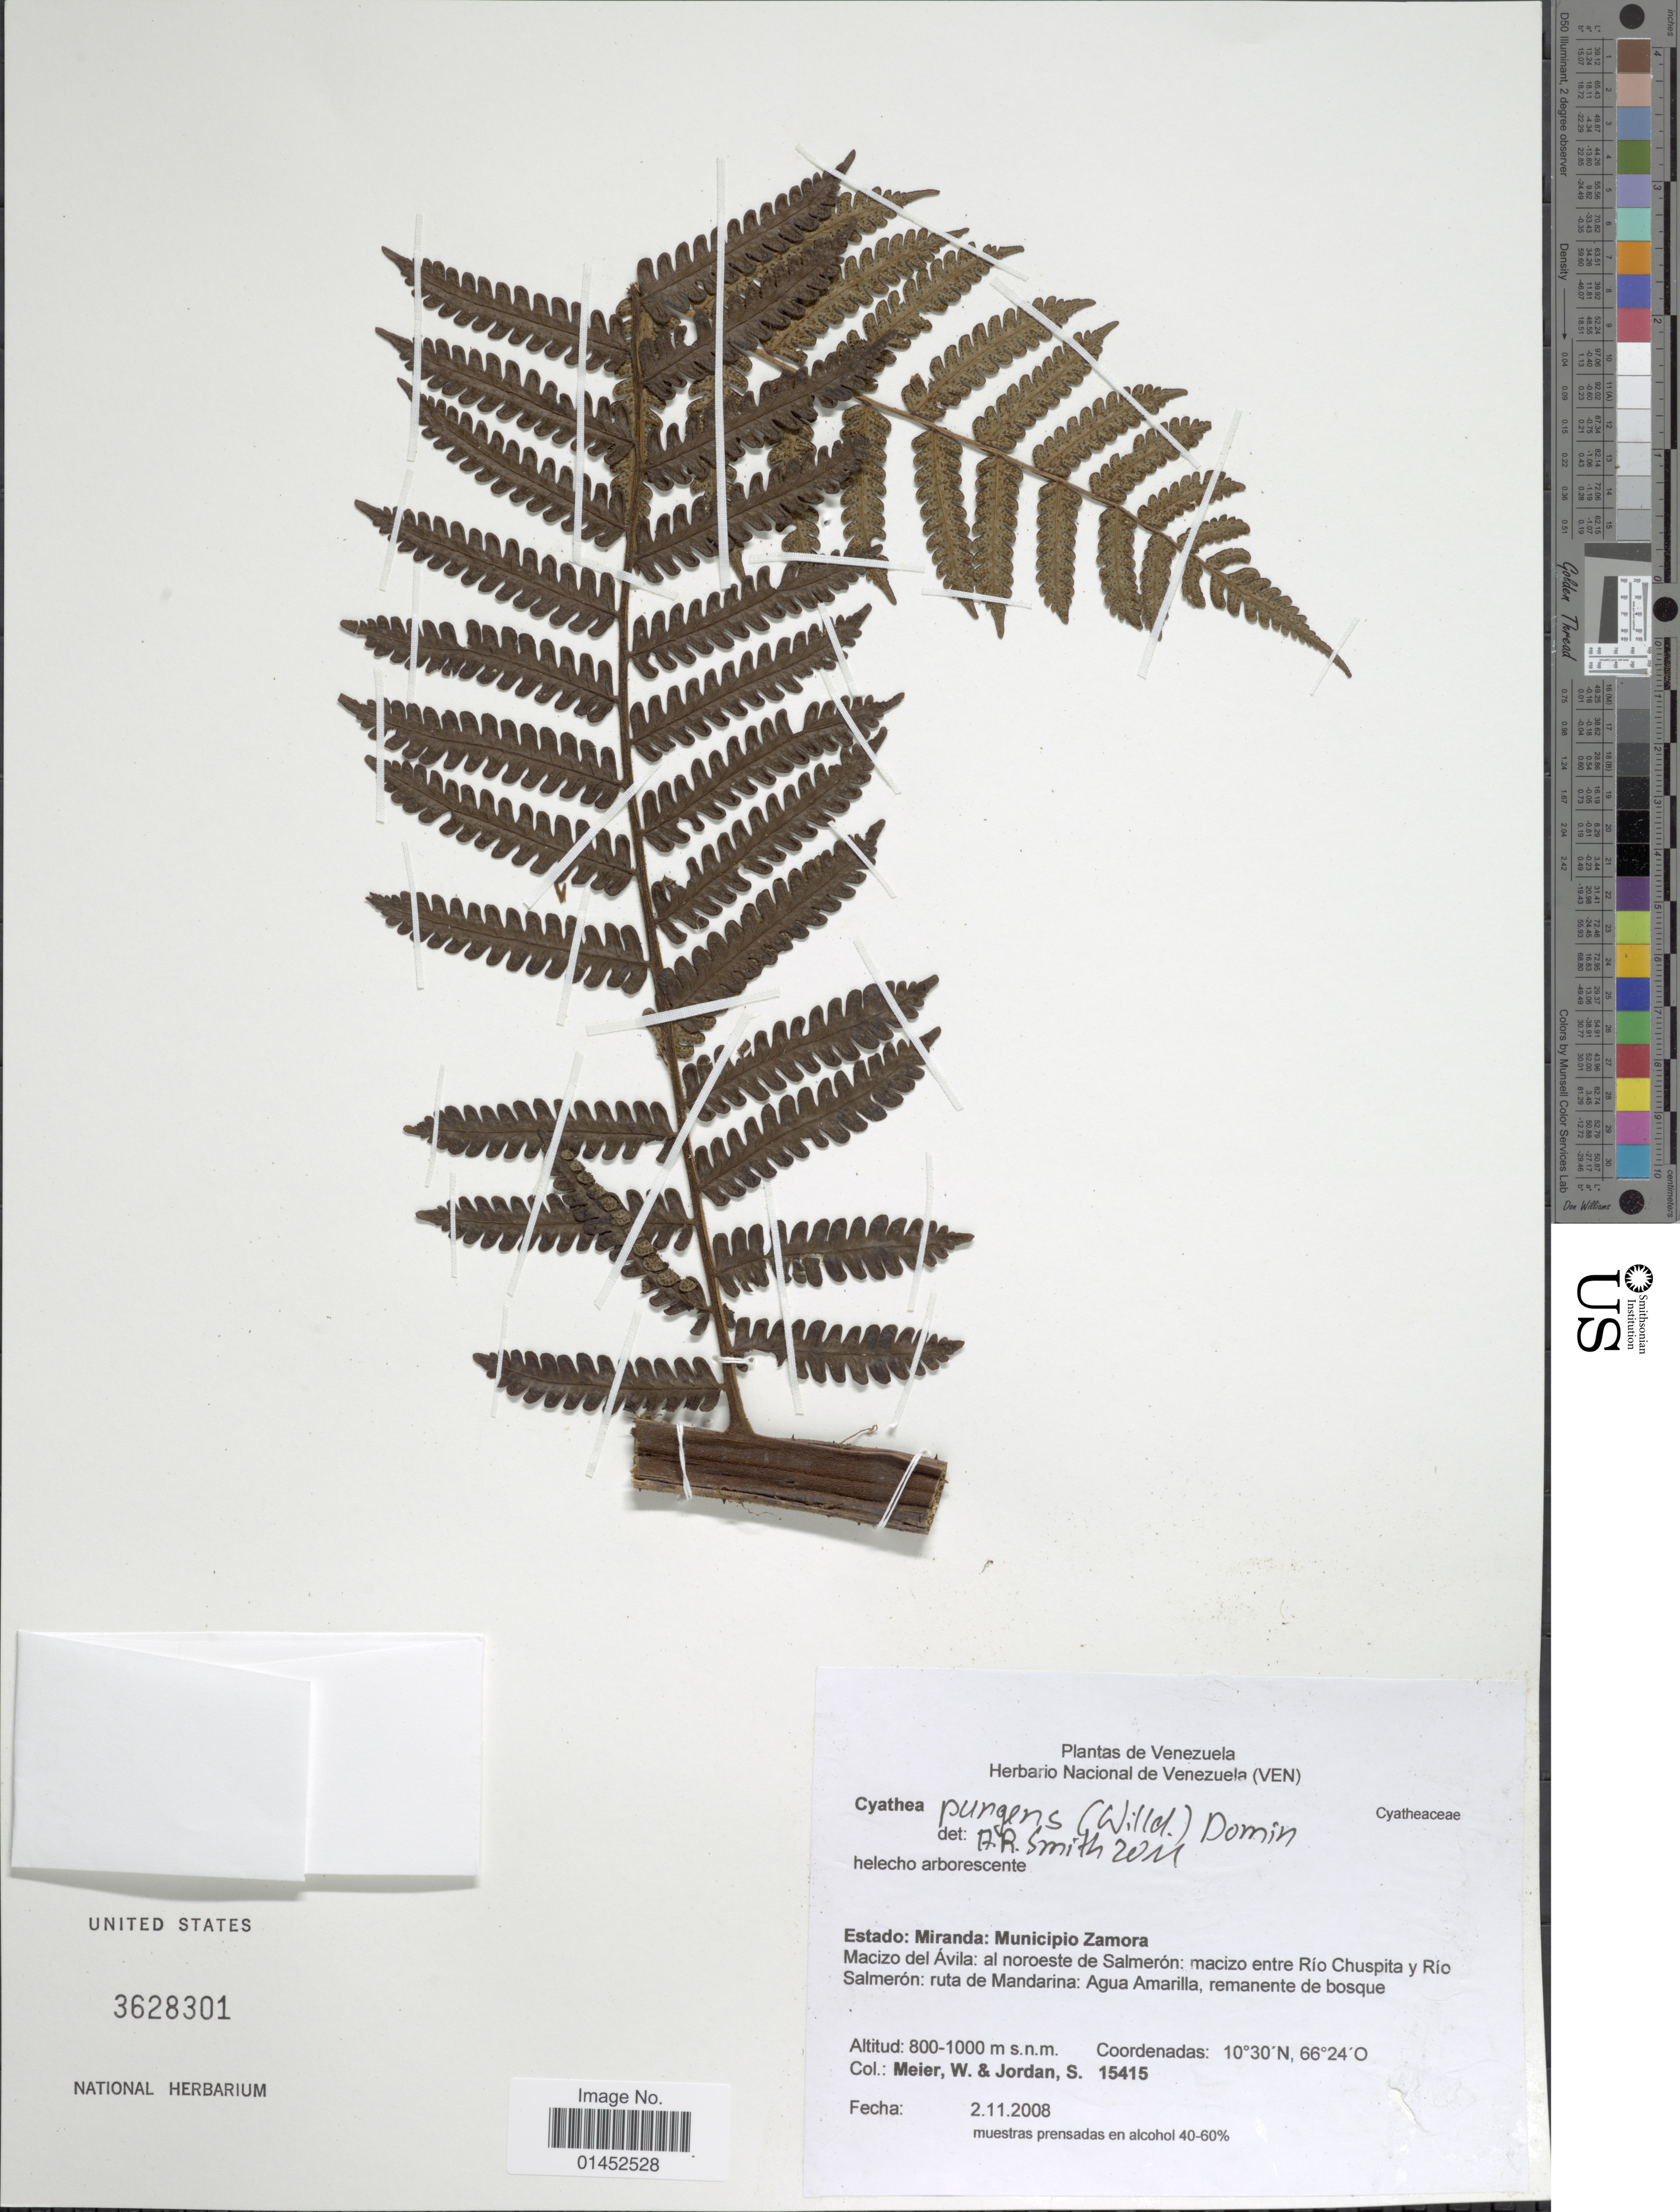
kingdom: Plantae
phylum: Tracheophyta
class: Polypodiopsida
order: Cyatheales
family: Cyatheaceae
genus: Cyathea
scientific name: Cyathea pungens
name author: (Willd.) Domin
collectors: W. Meier & S. Jordan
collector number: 15415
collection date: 2008-11-02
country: Venezuela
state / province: Miranda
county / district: Zamora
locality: Macizo del Avila: al noroeste de Salmerón: macizo entre Río Chuspita y Rio Salmerón: ruta de Mandarina: Agua Amarilla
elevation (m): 800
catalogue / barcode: US 3628301